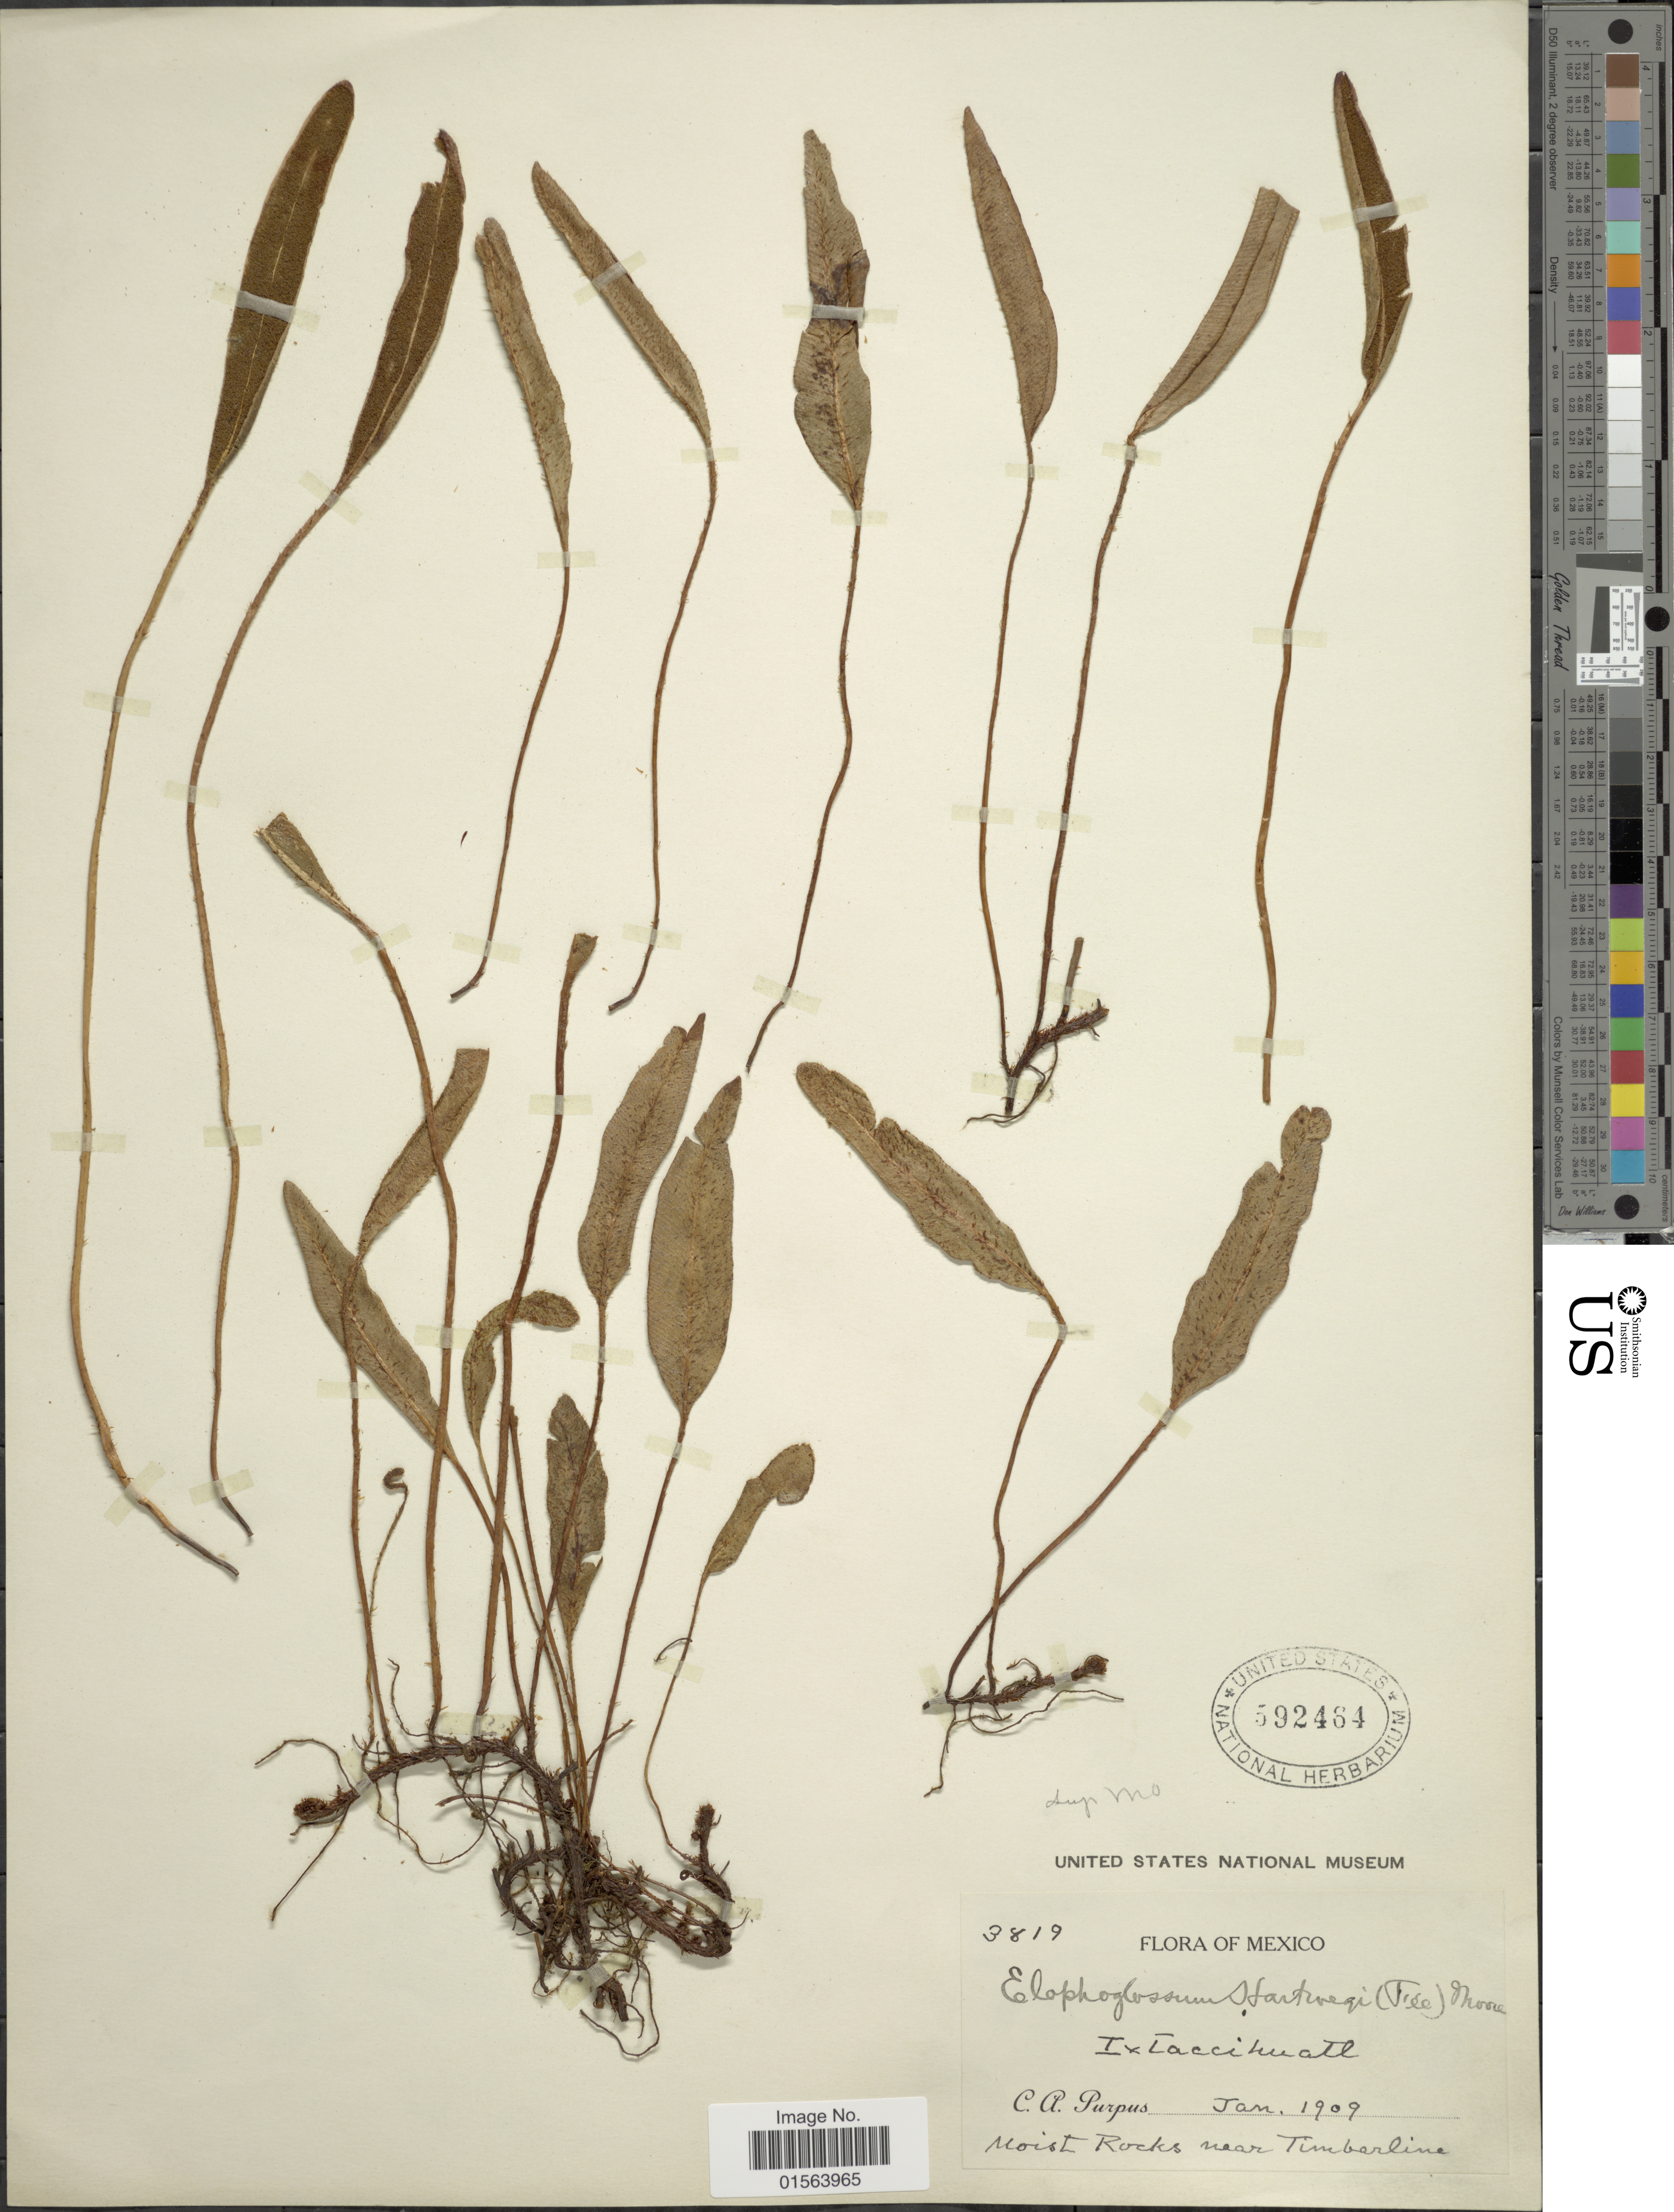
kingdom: Plantae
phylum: Tracheophyta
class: Polypodiopsida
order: Polypodiales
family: Dryopteridaceae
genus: Elaphoglossum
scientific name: Elaphoglossum hartwegii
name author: (Fée) T. Moore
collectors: C. A. Purpus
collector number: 3819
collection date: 1909-01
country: Mexico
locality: Ixtaccihuatl, near Timberline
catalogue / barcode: US 592464